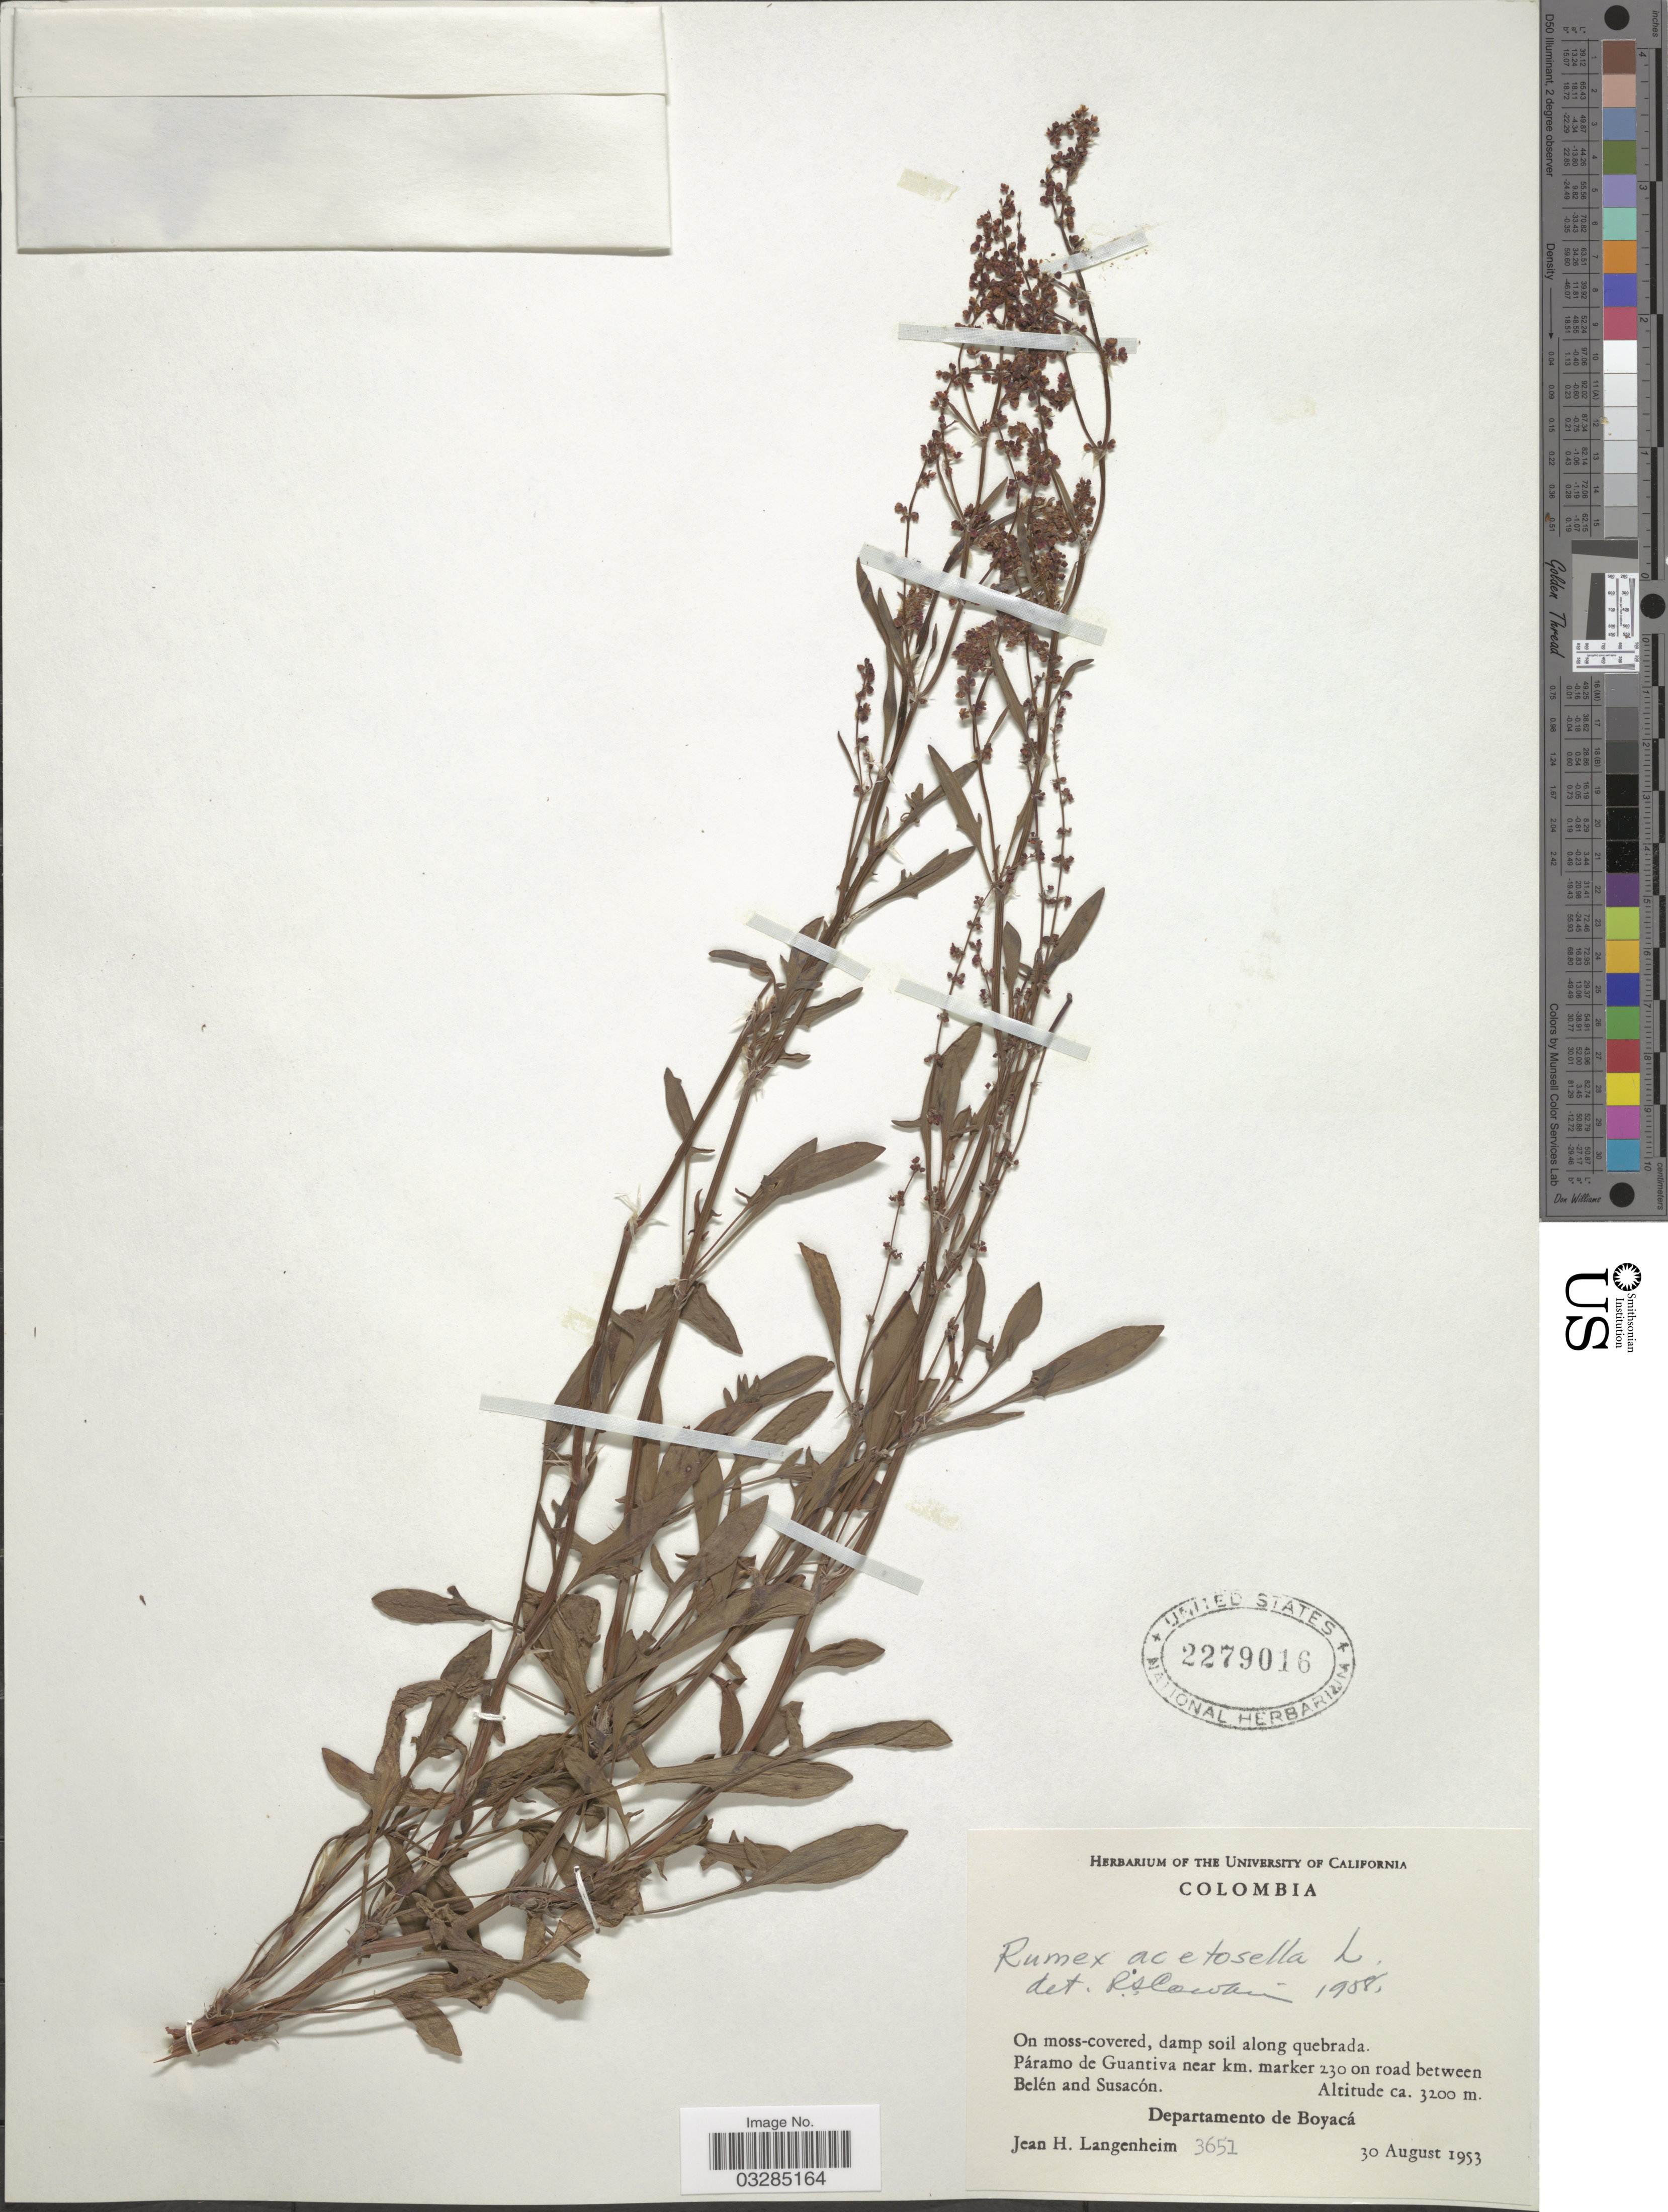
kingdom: Plantae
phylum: Tracheophyta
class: Magnoliopsida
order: Caryophyllales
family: Polygonaceae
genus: Rumex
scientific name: Rumex acetosella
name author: L.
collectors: J. H. Langenheim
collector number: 3651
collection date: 1953-08-30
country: Colombia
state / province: Boyacá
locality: Páramo de Guantiva near km. marker 230 on road between Belén and Susacón. Departamento de Boyacá.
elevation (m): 3200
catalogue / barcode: US 2279016